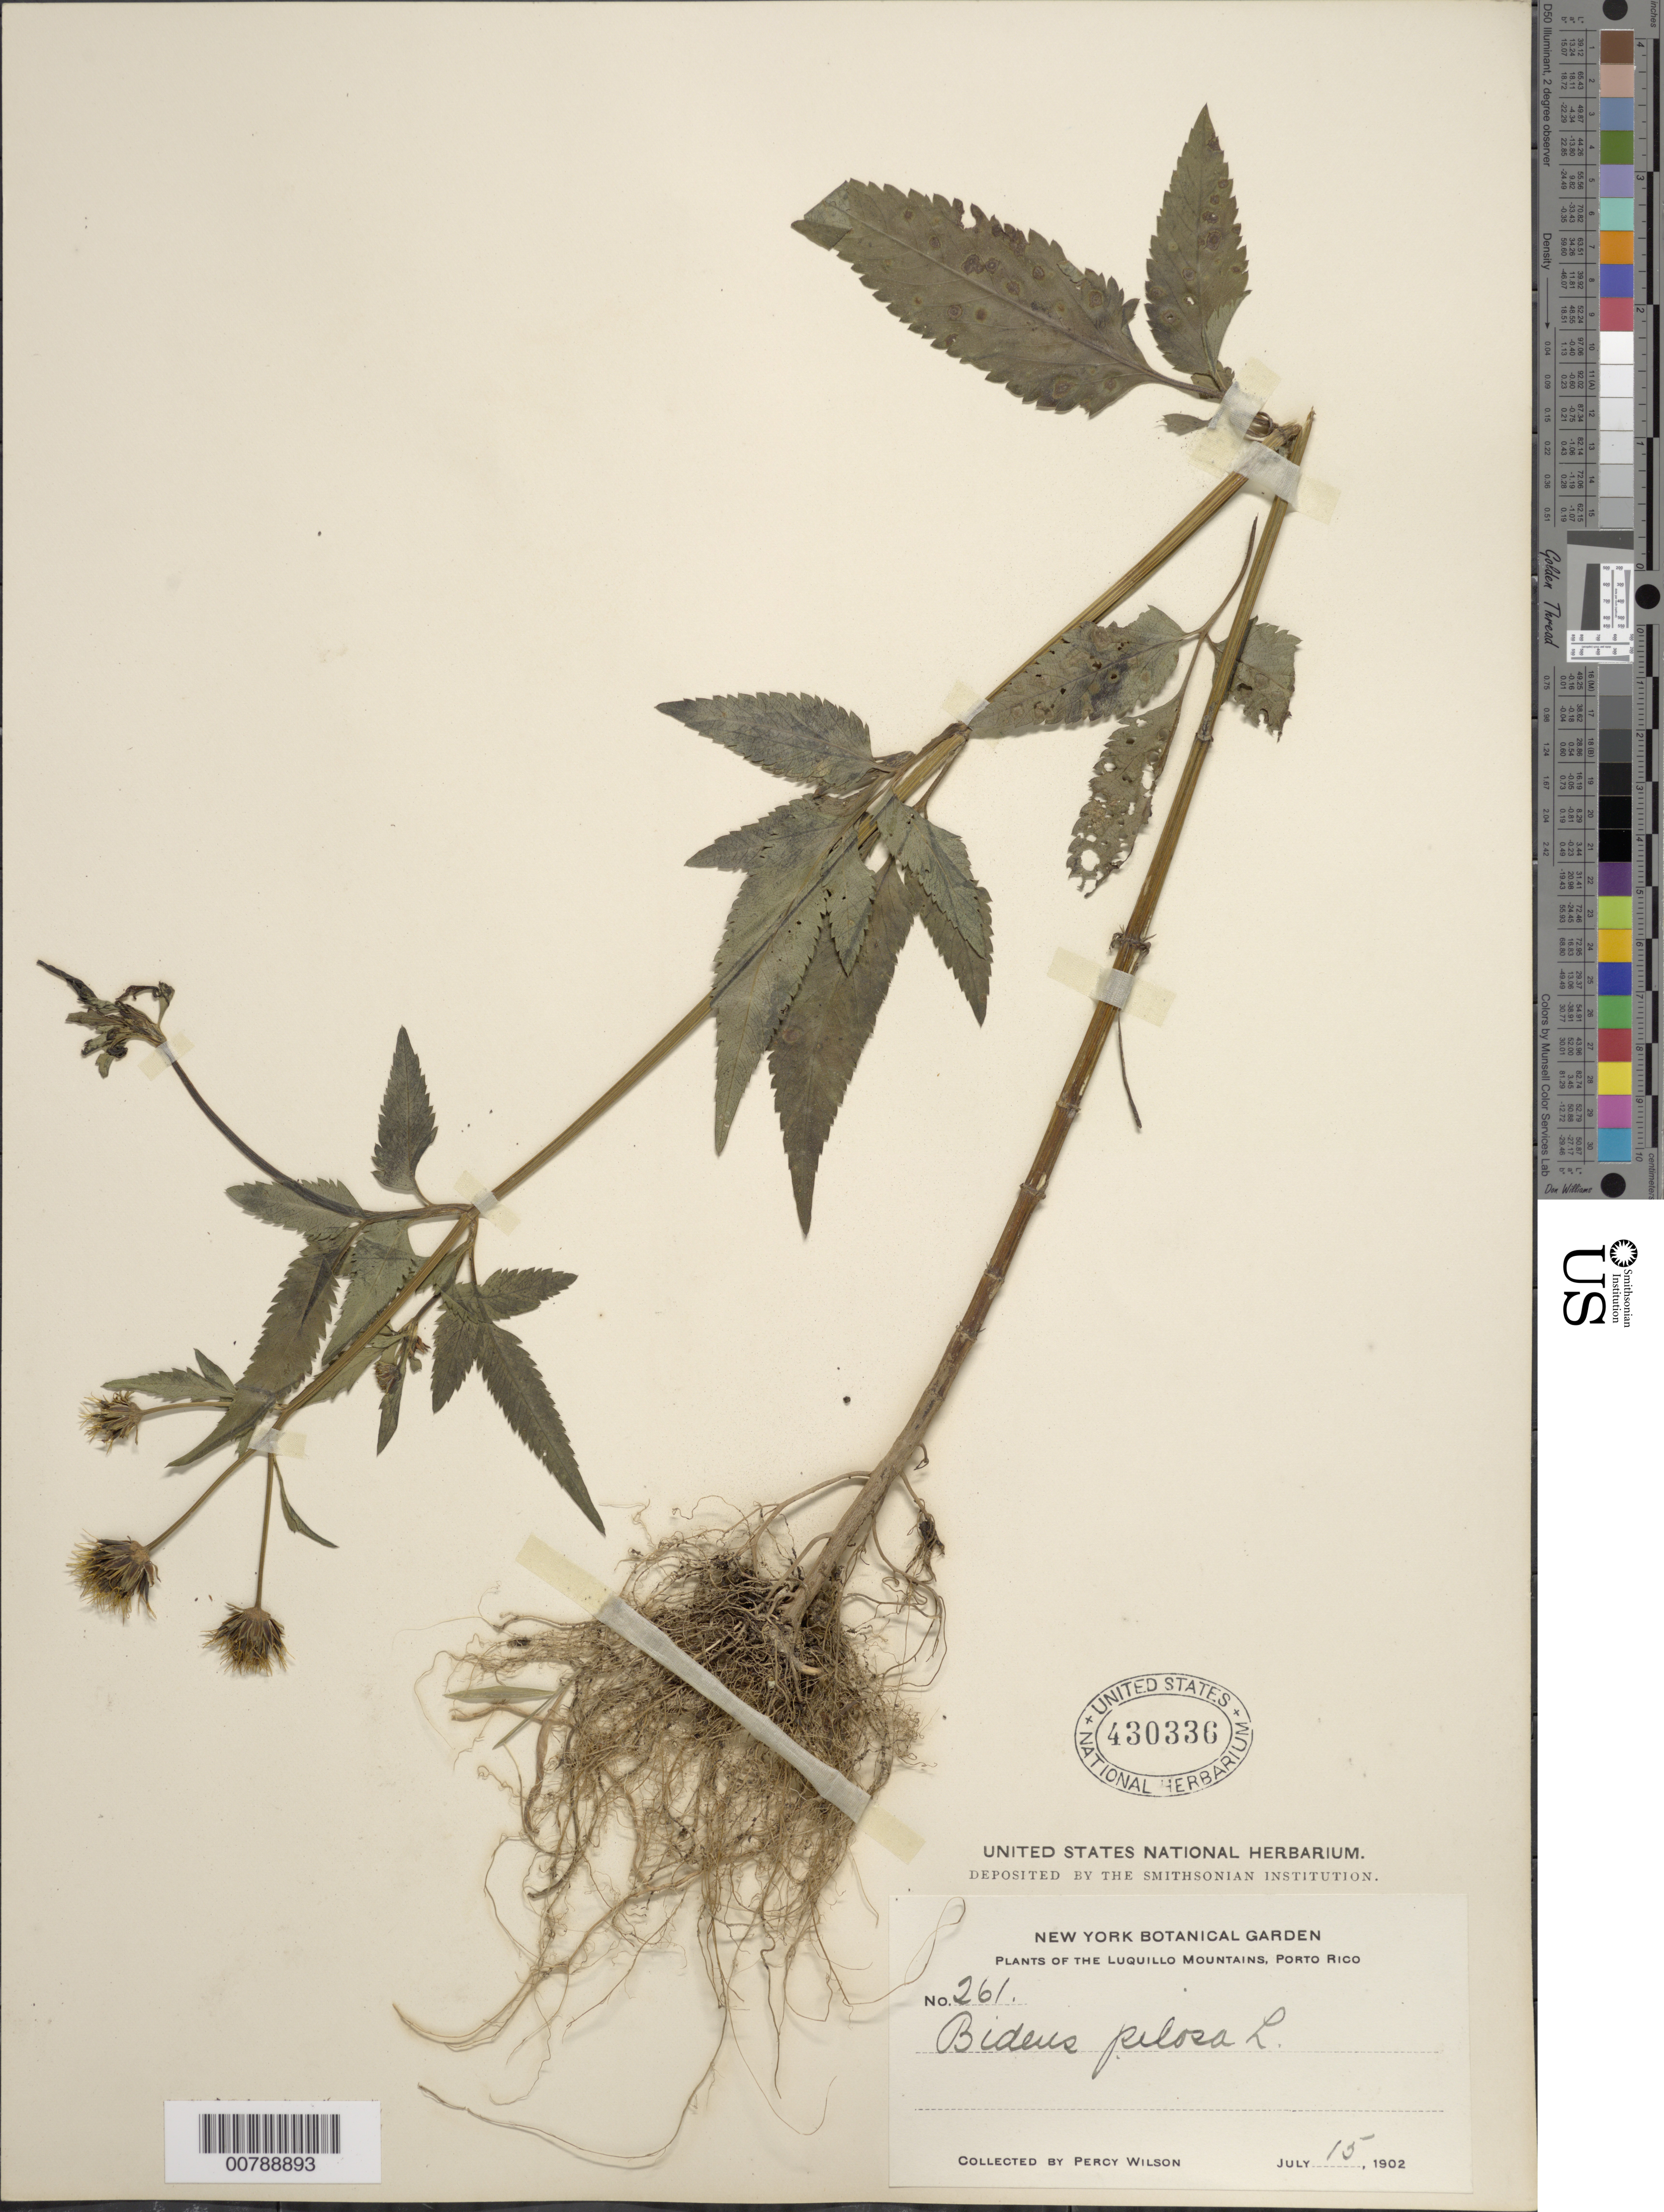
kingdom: Plantae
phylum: Tracheophyta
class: Magnoliopsida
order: Asterales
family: Asteraceae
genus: Bidens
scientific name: Bidens pilosa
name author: L.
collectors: P. Wilson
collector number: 261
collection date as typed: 15 Jul 1902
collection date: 1902-07-15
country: Puerto Rico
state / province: Luquillo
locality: Luquillo Mountains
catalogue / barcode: US 430336